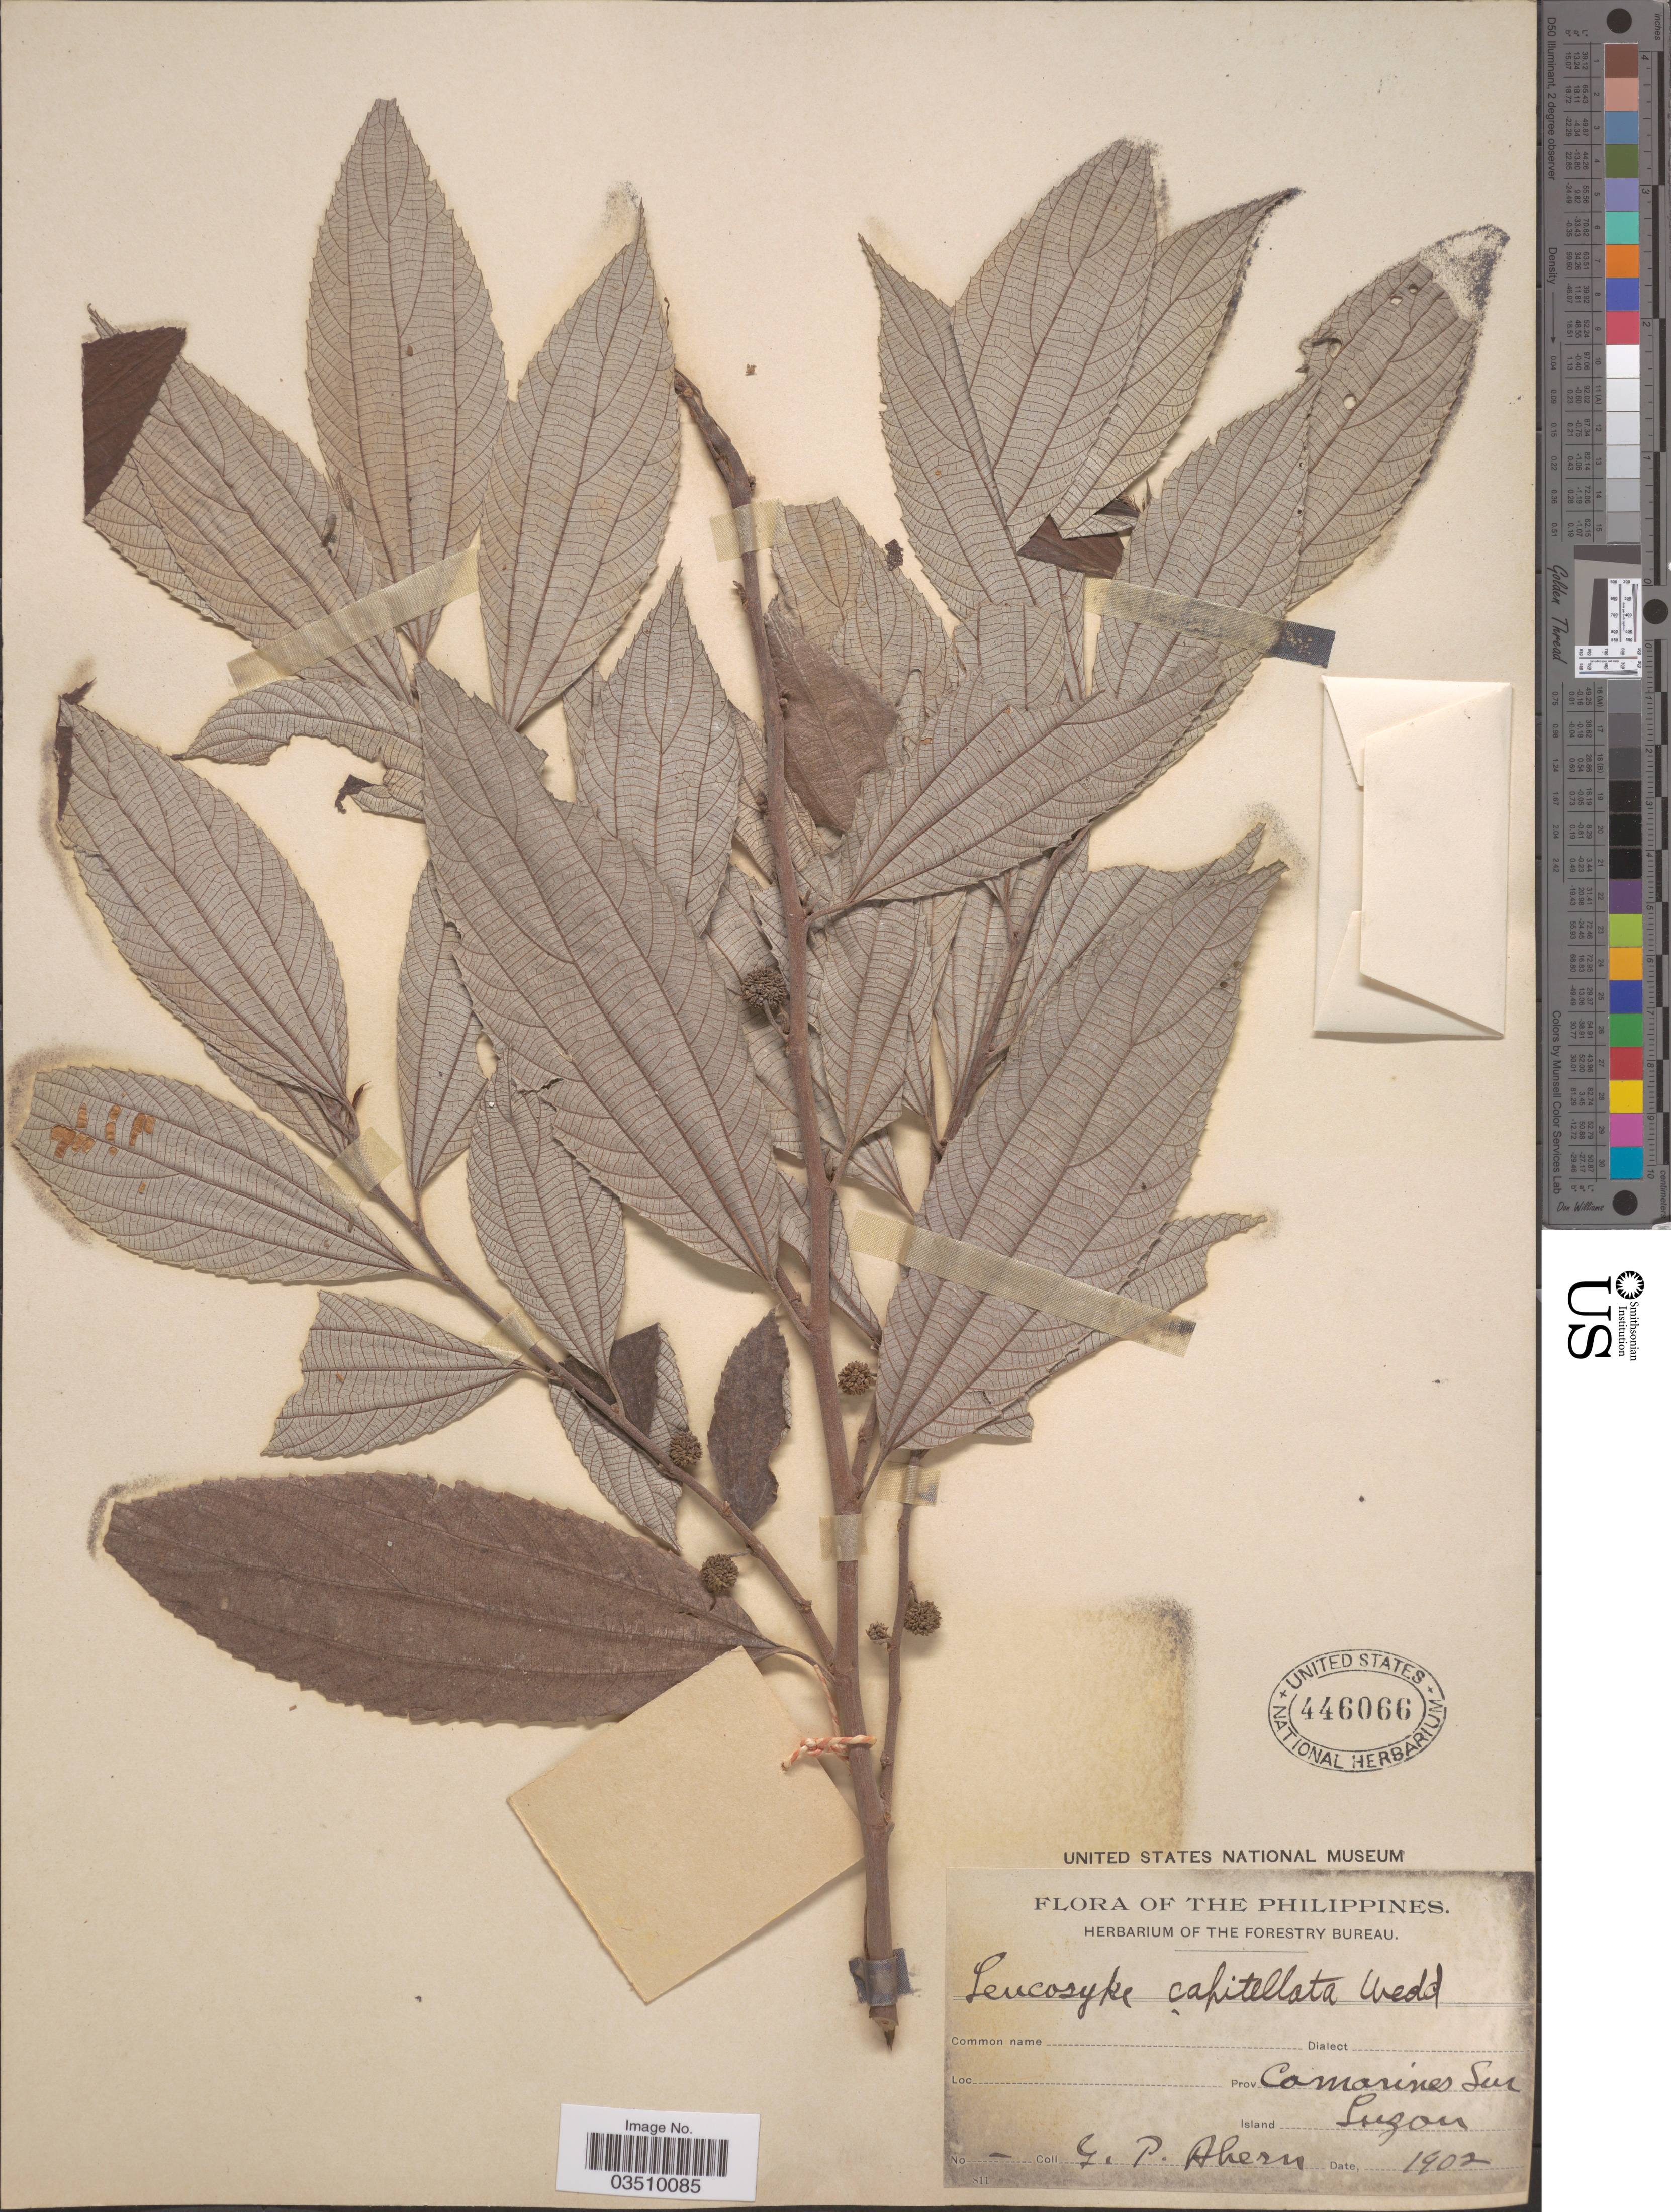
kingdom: Plantae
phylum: Tracheophyta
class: Magnoliopsida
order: Rosales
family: Urticaceae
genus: Leucosyke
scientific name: Leucosyke capitellata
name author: (Poir.) Wedd.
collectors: G. Ahern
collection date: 1902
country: Philippines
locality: Prov. Camarines Sur. Island Luzon.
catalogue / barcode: US 446066